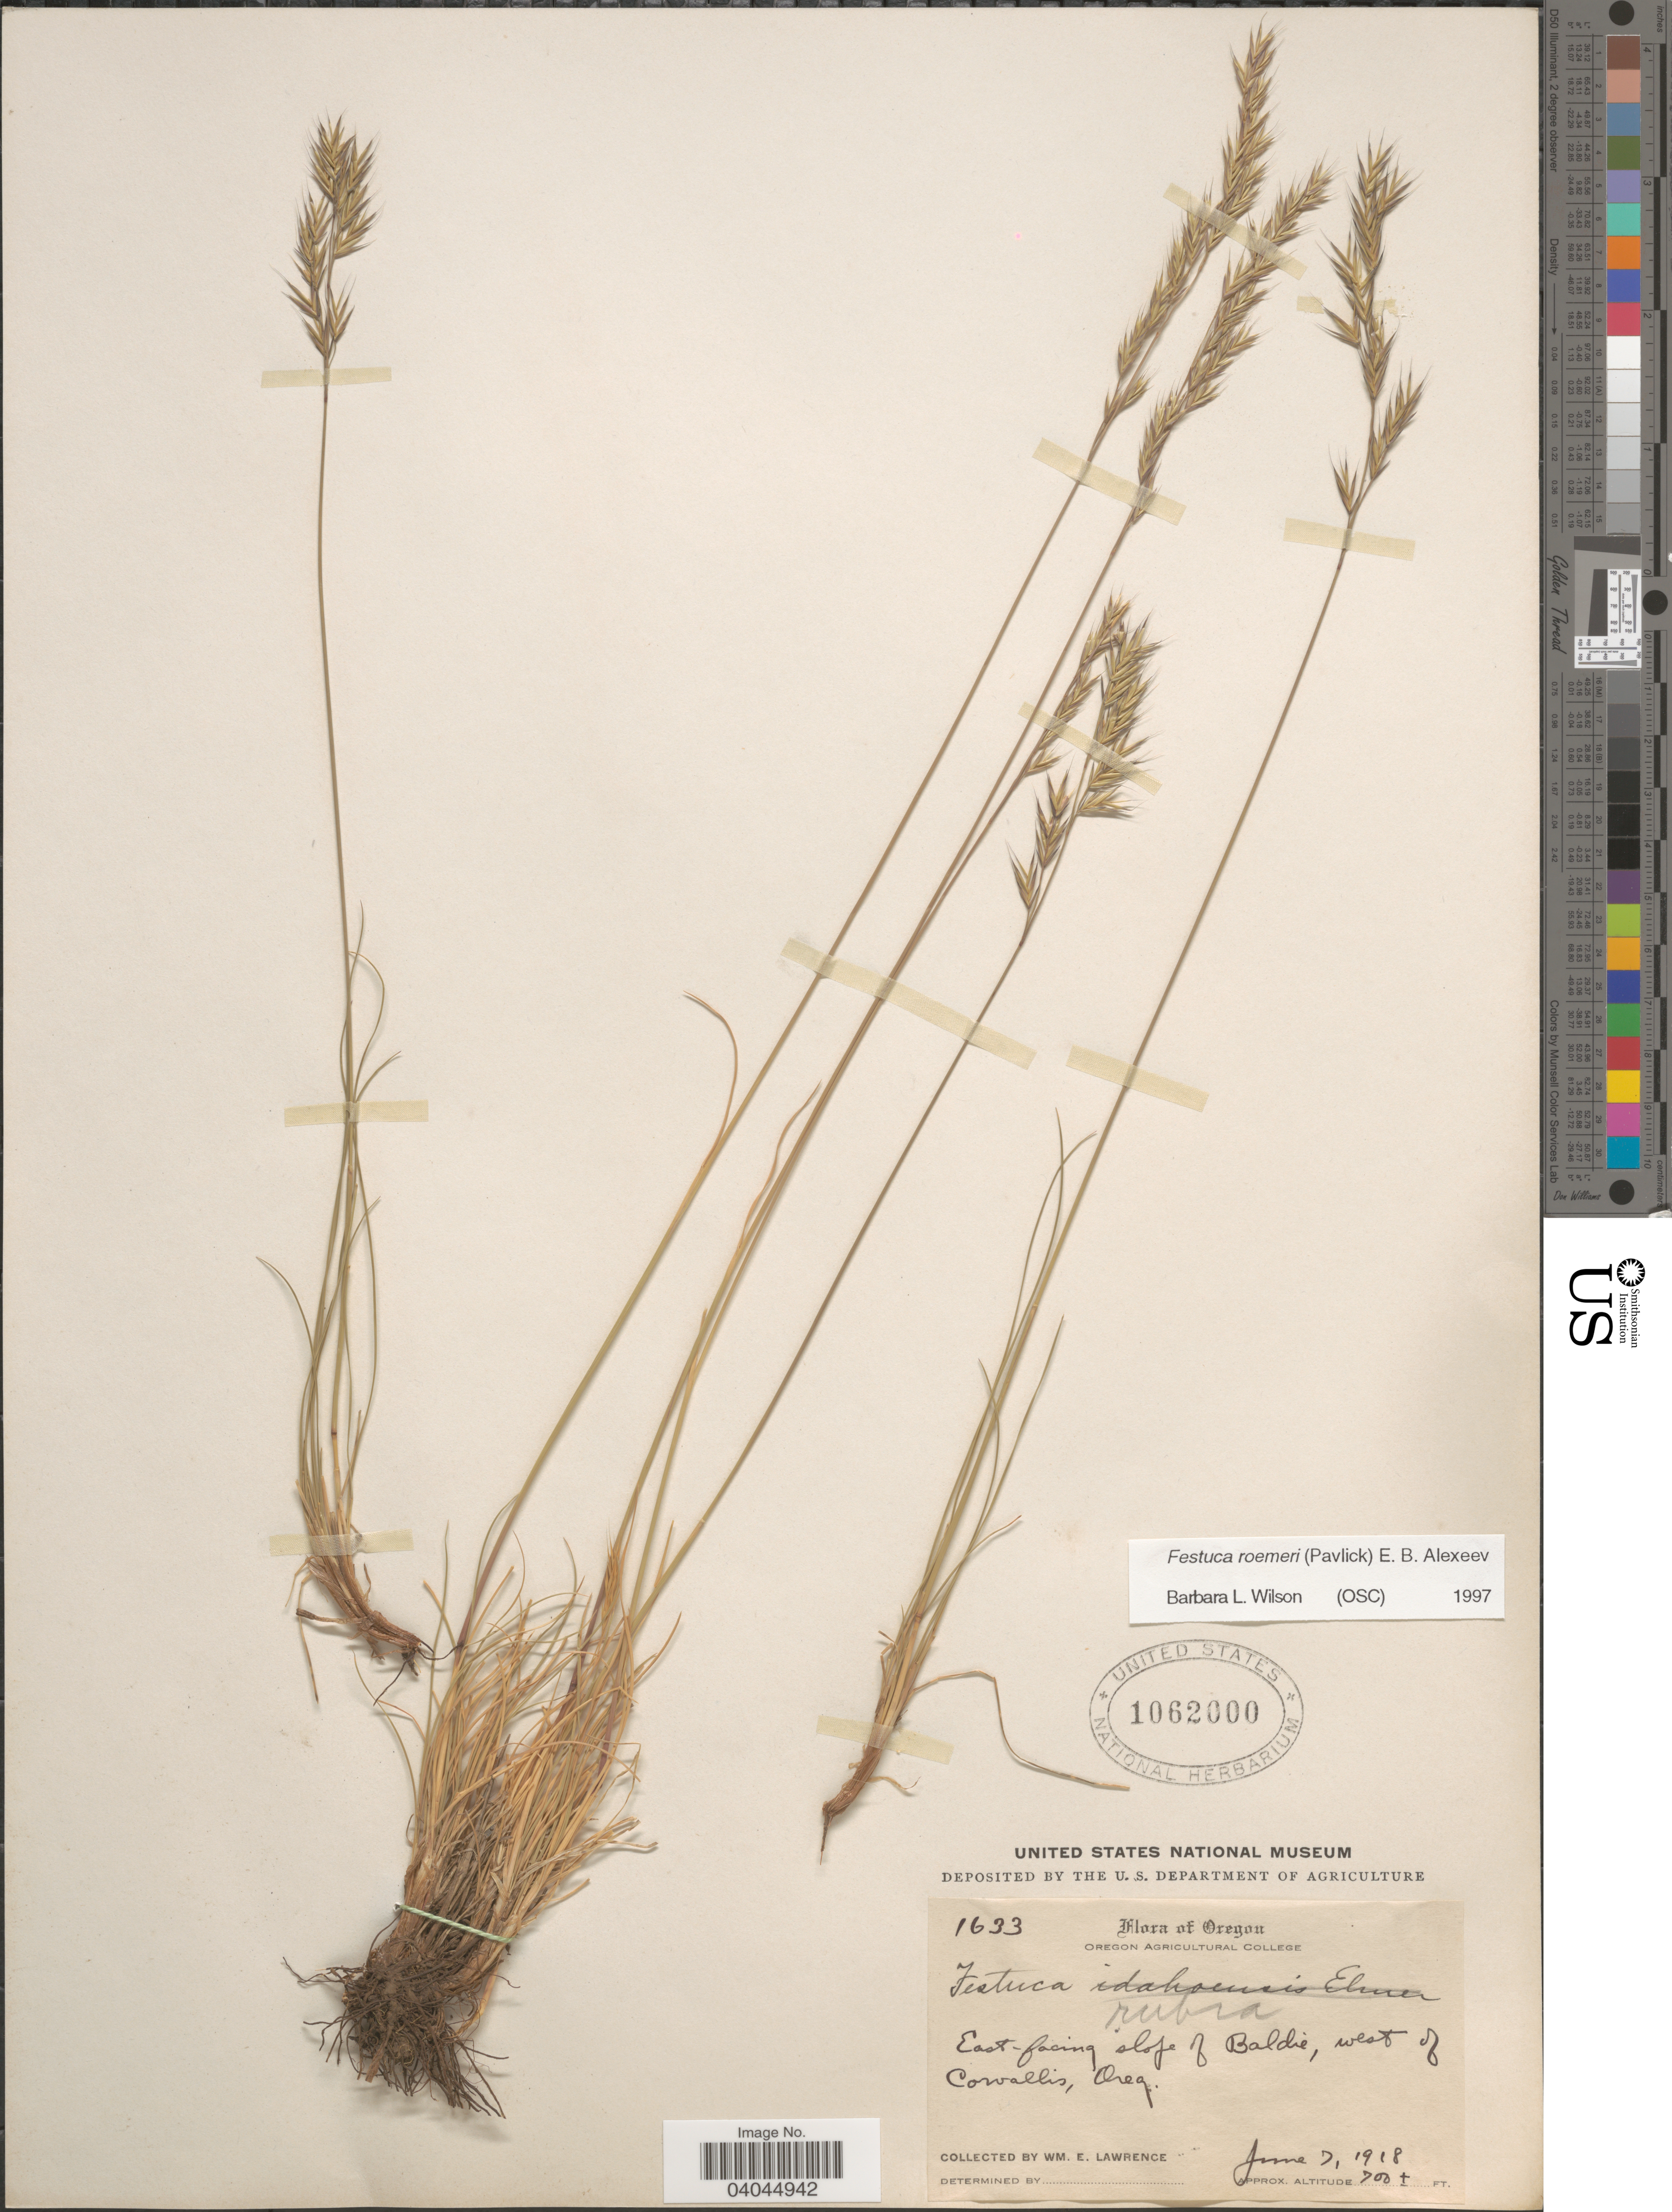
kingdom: Plantae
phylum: Tracheophyta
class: Liliopsida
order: Poales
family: Poaceae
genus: Festuca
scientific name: Festuca roemeri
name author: (Pavlick) E.B. Alexeev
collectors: W. Lawrence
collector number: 1633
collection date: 1918-06-07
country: United States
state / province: Oregon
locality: East-facing slope of Baldie, west of Corvallis.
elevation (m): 213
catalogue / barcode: US 1062000